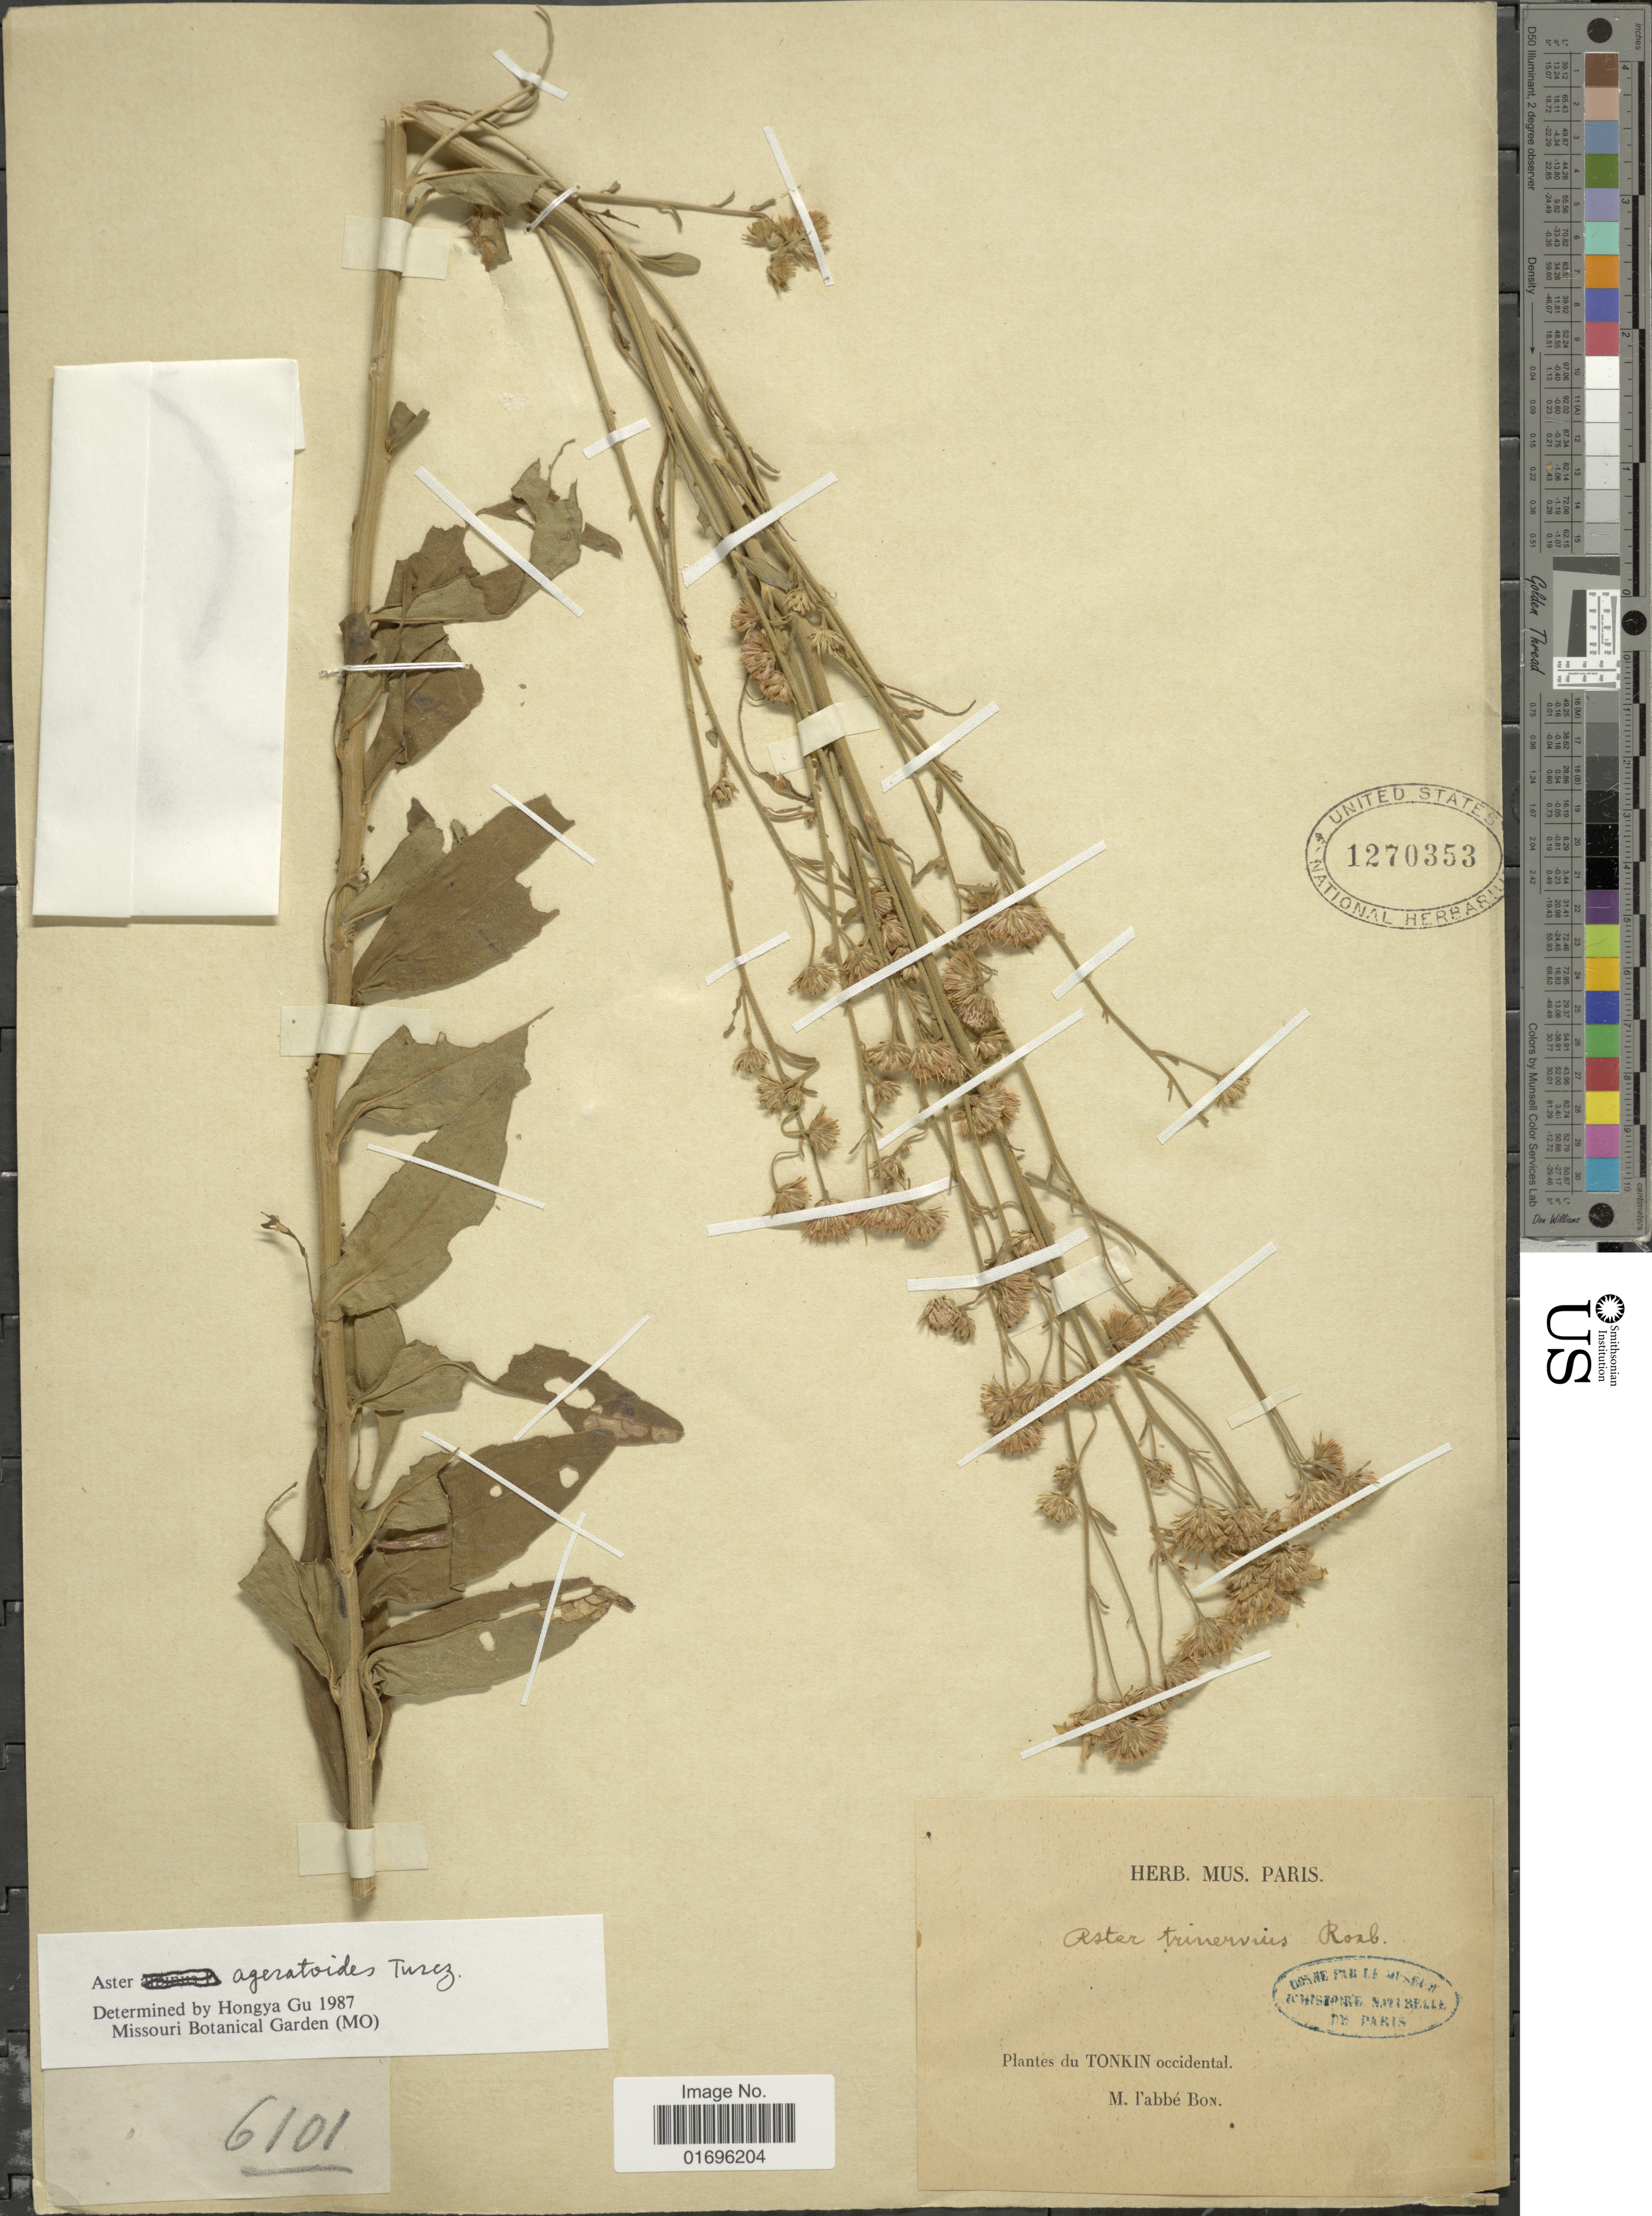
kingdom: Plantae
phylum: Tracheophyta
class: Magnoliopsida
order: Asterales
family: Asteraceae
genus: Aster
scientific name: Aster ageratoides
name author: Turcz.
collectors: H. F. Bon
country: Vietnam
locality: Tonkin occidental.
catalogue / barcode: US 1270353